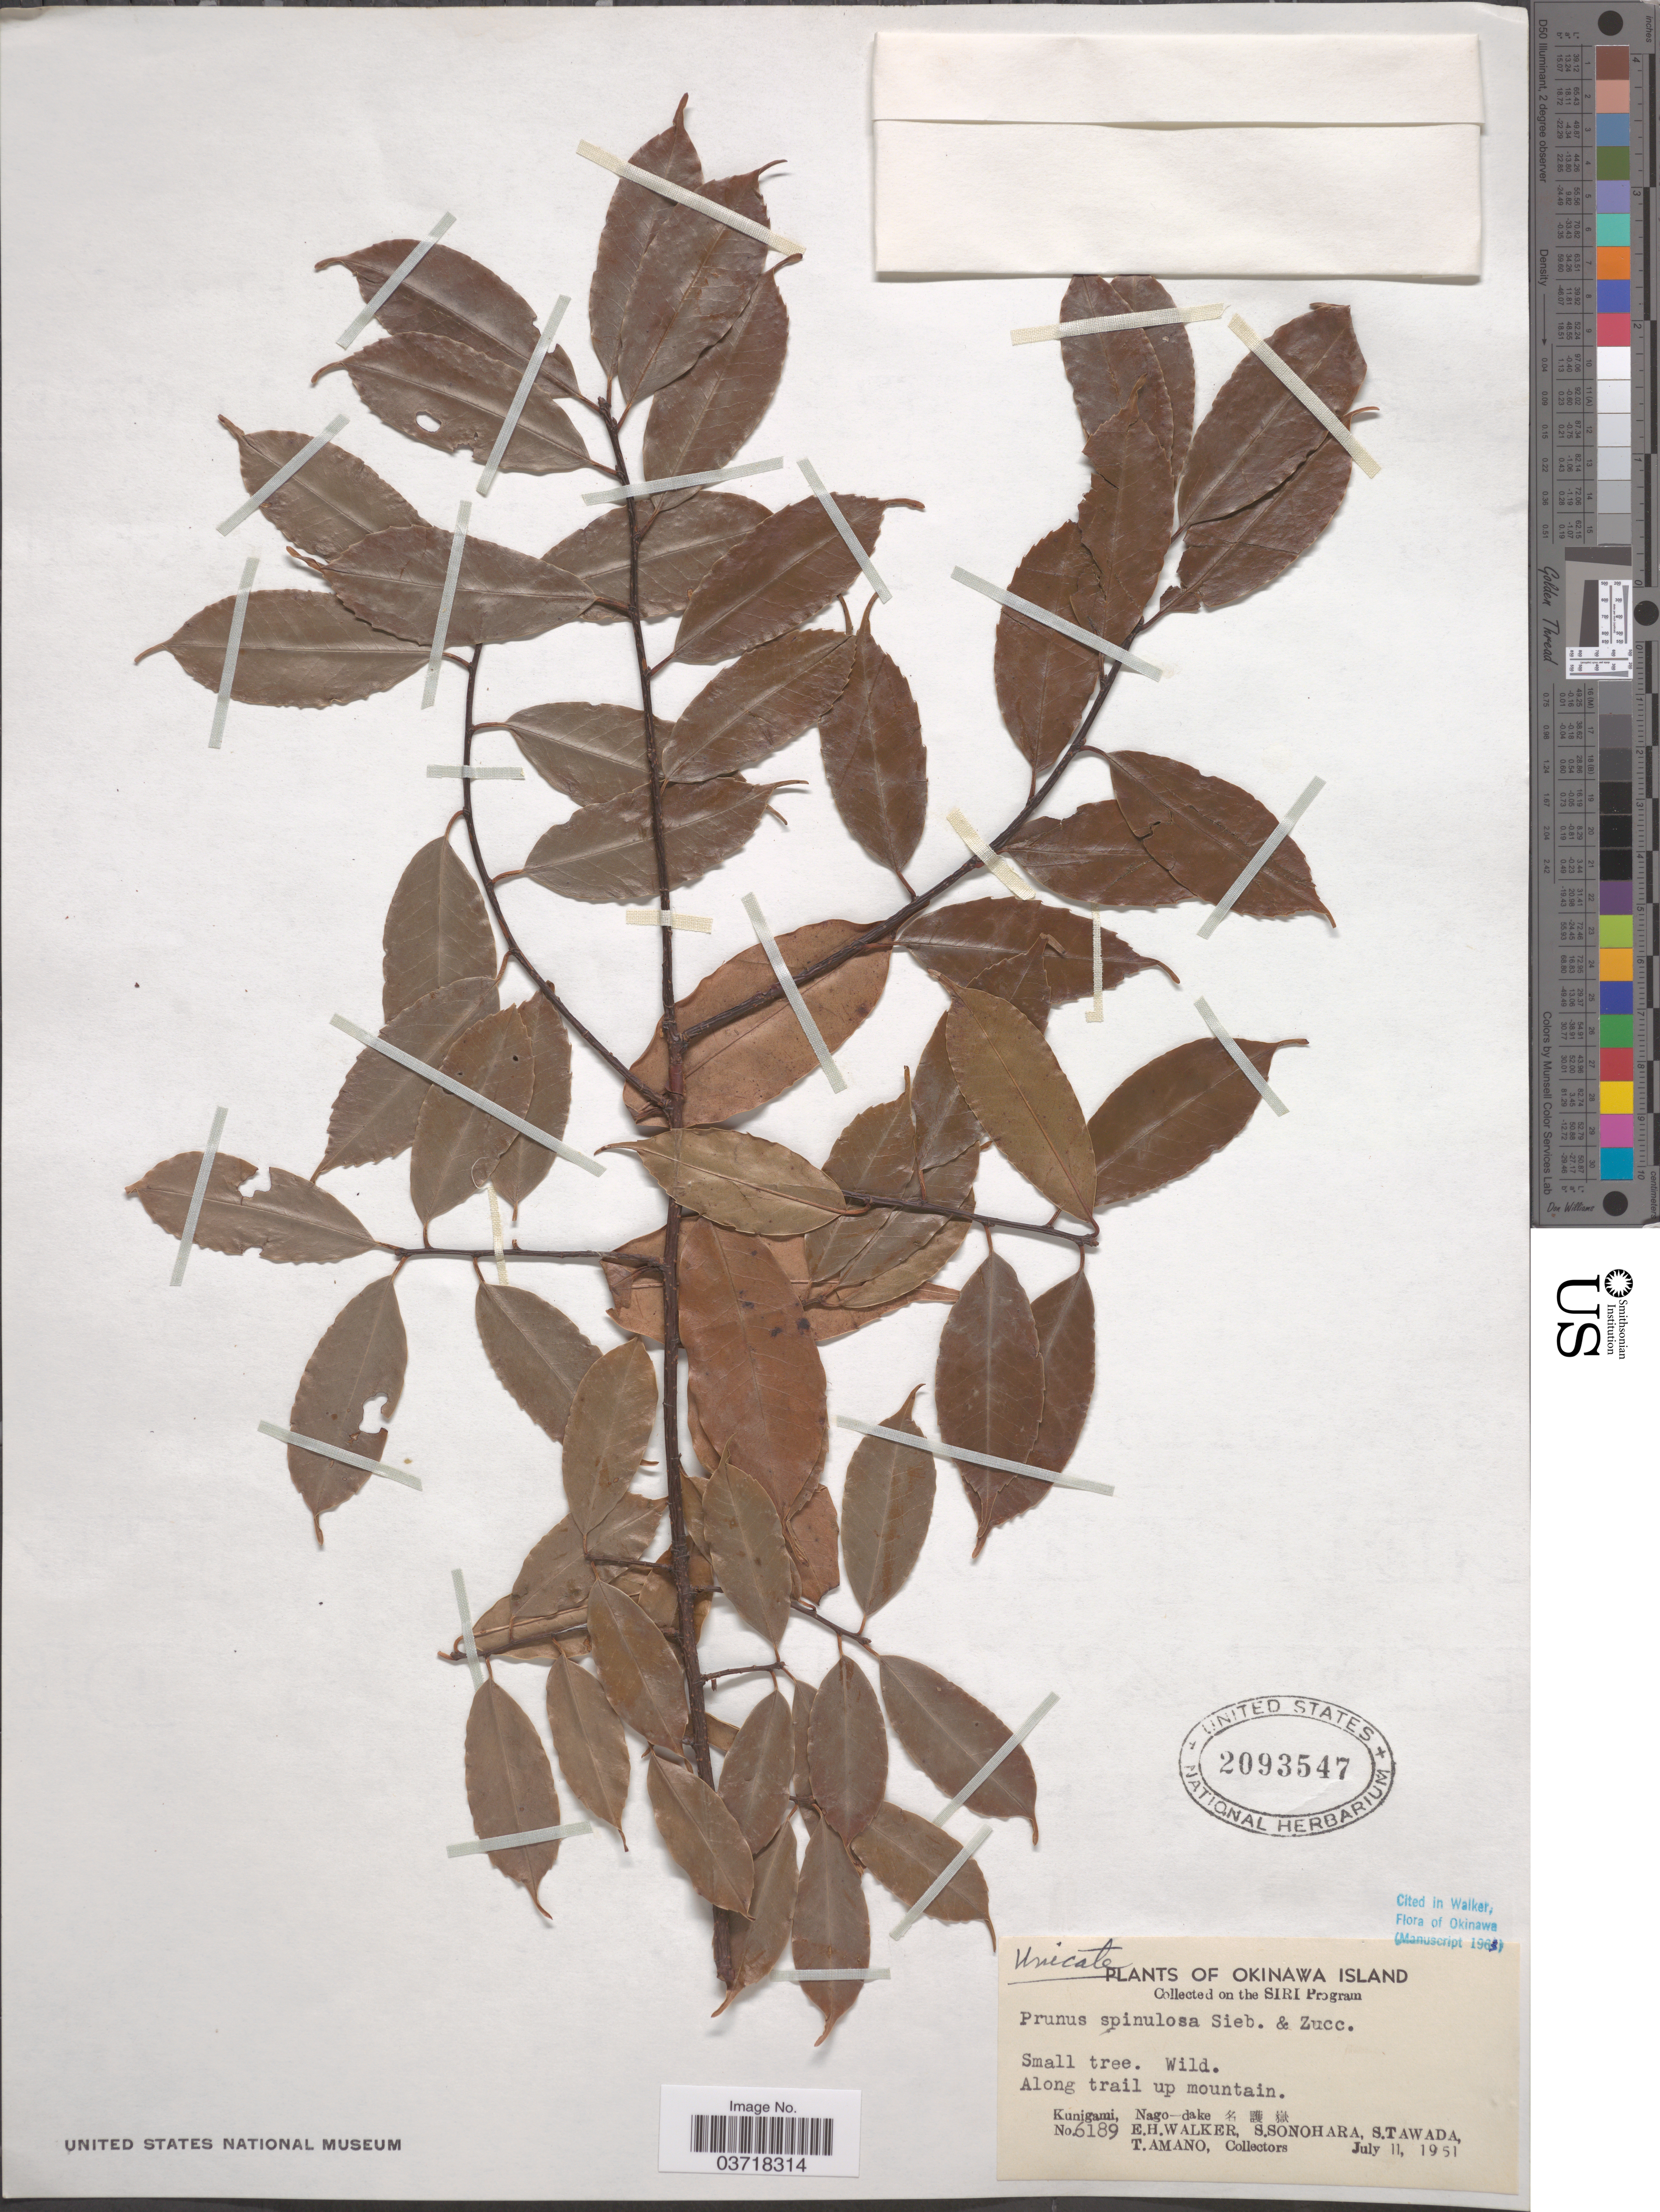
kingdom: Plantae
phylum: Tracheophyta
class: Magnoliopsida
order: Rosales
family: Rosaceae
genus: Prunus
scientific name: Prunus spinulosa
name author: Siebold & Zucc.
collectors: E. H. Walker, S. Sonohara, S. Tawada & T. Amano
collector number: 6189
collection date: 1951-07-11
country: Japan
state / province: Okinawa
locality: Okinawa Island. Along trail up mountain. Kunigami, Nago-dake X.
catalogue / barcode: US 2093547